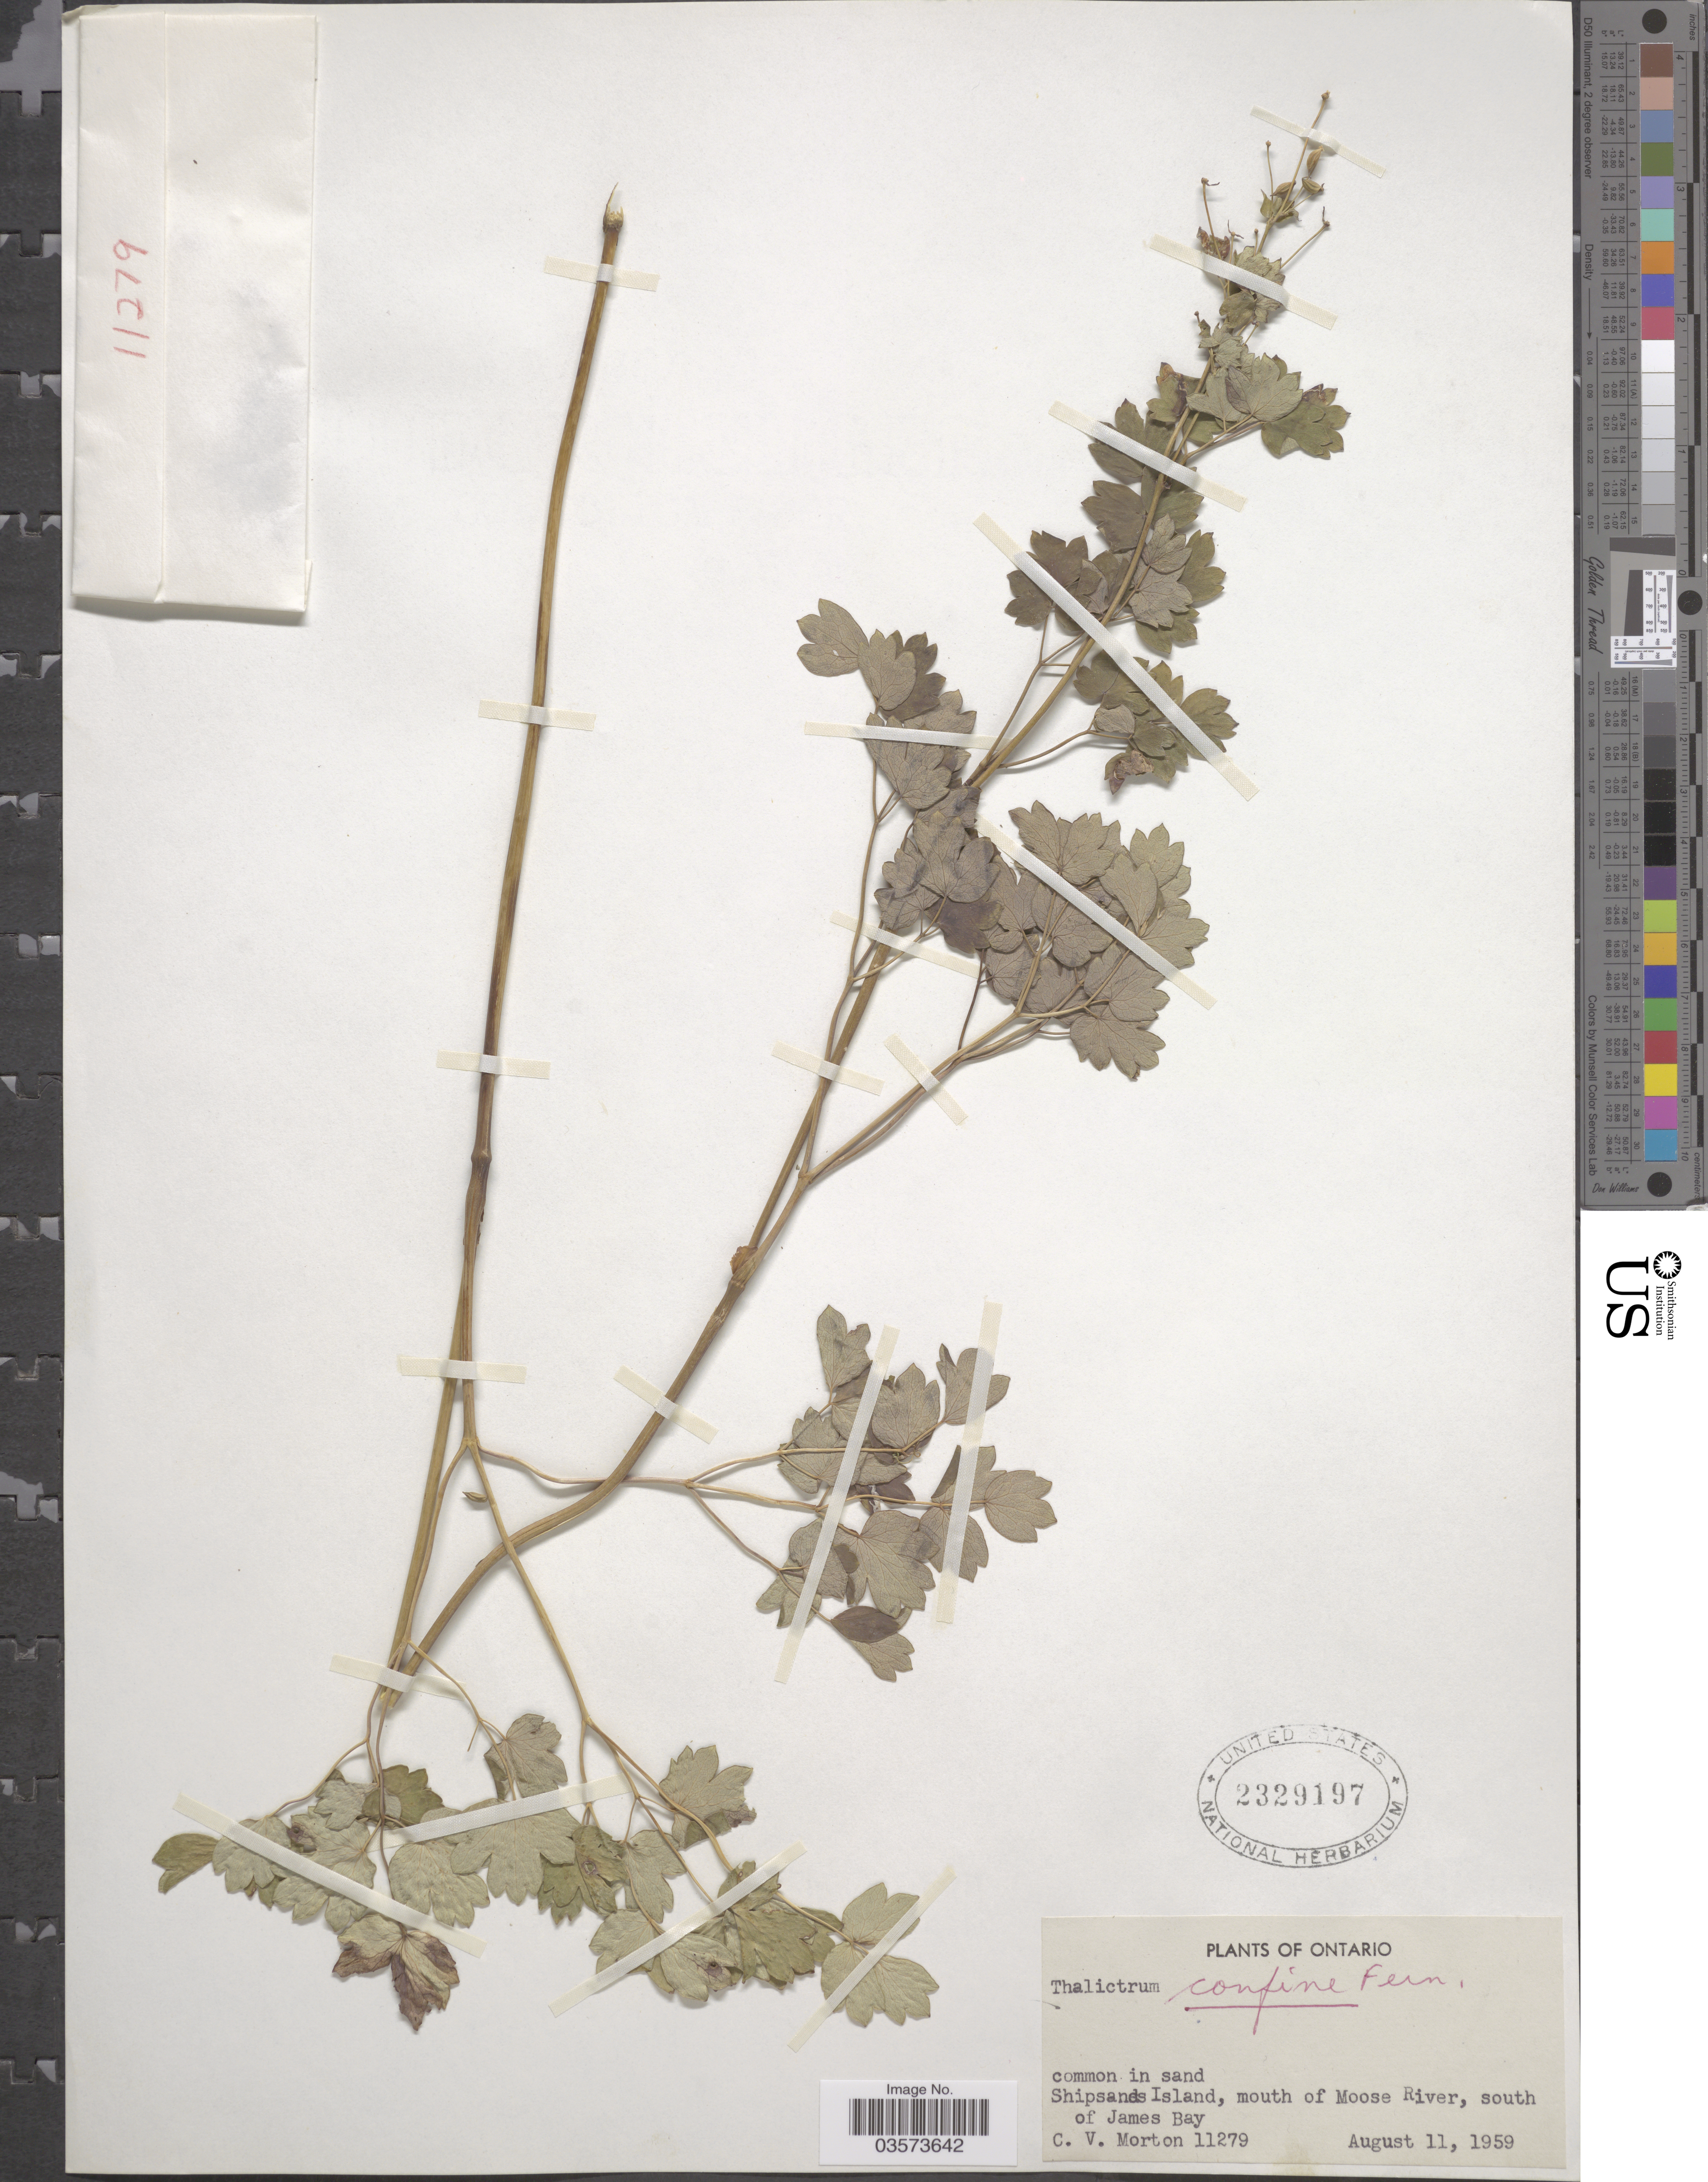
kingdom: Plantae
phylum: Tracheophyta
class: Magnoliopsida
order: Ranunculales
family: Ranunculaceae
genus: Thalictrum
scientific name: Thalictrum confine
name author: Fernald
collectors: C. V. Morton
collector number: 11279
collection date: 1959-08-11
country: Canada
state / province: Ontario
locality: Shipsands Island, mouth of Moose River, south of James Bay.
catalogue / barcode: US 2329197